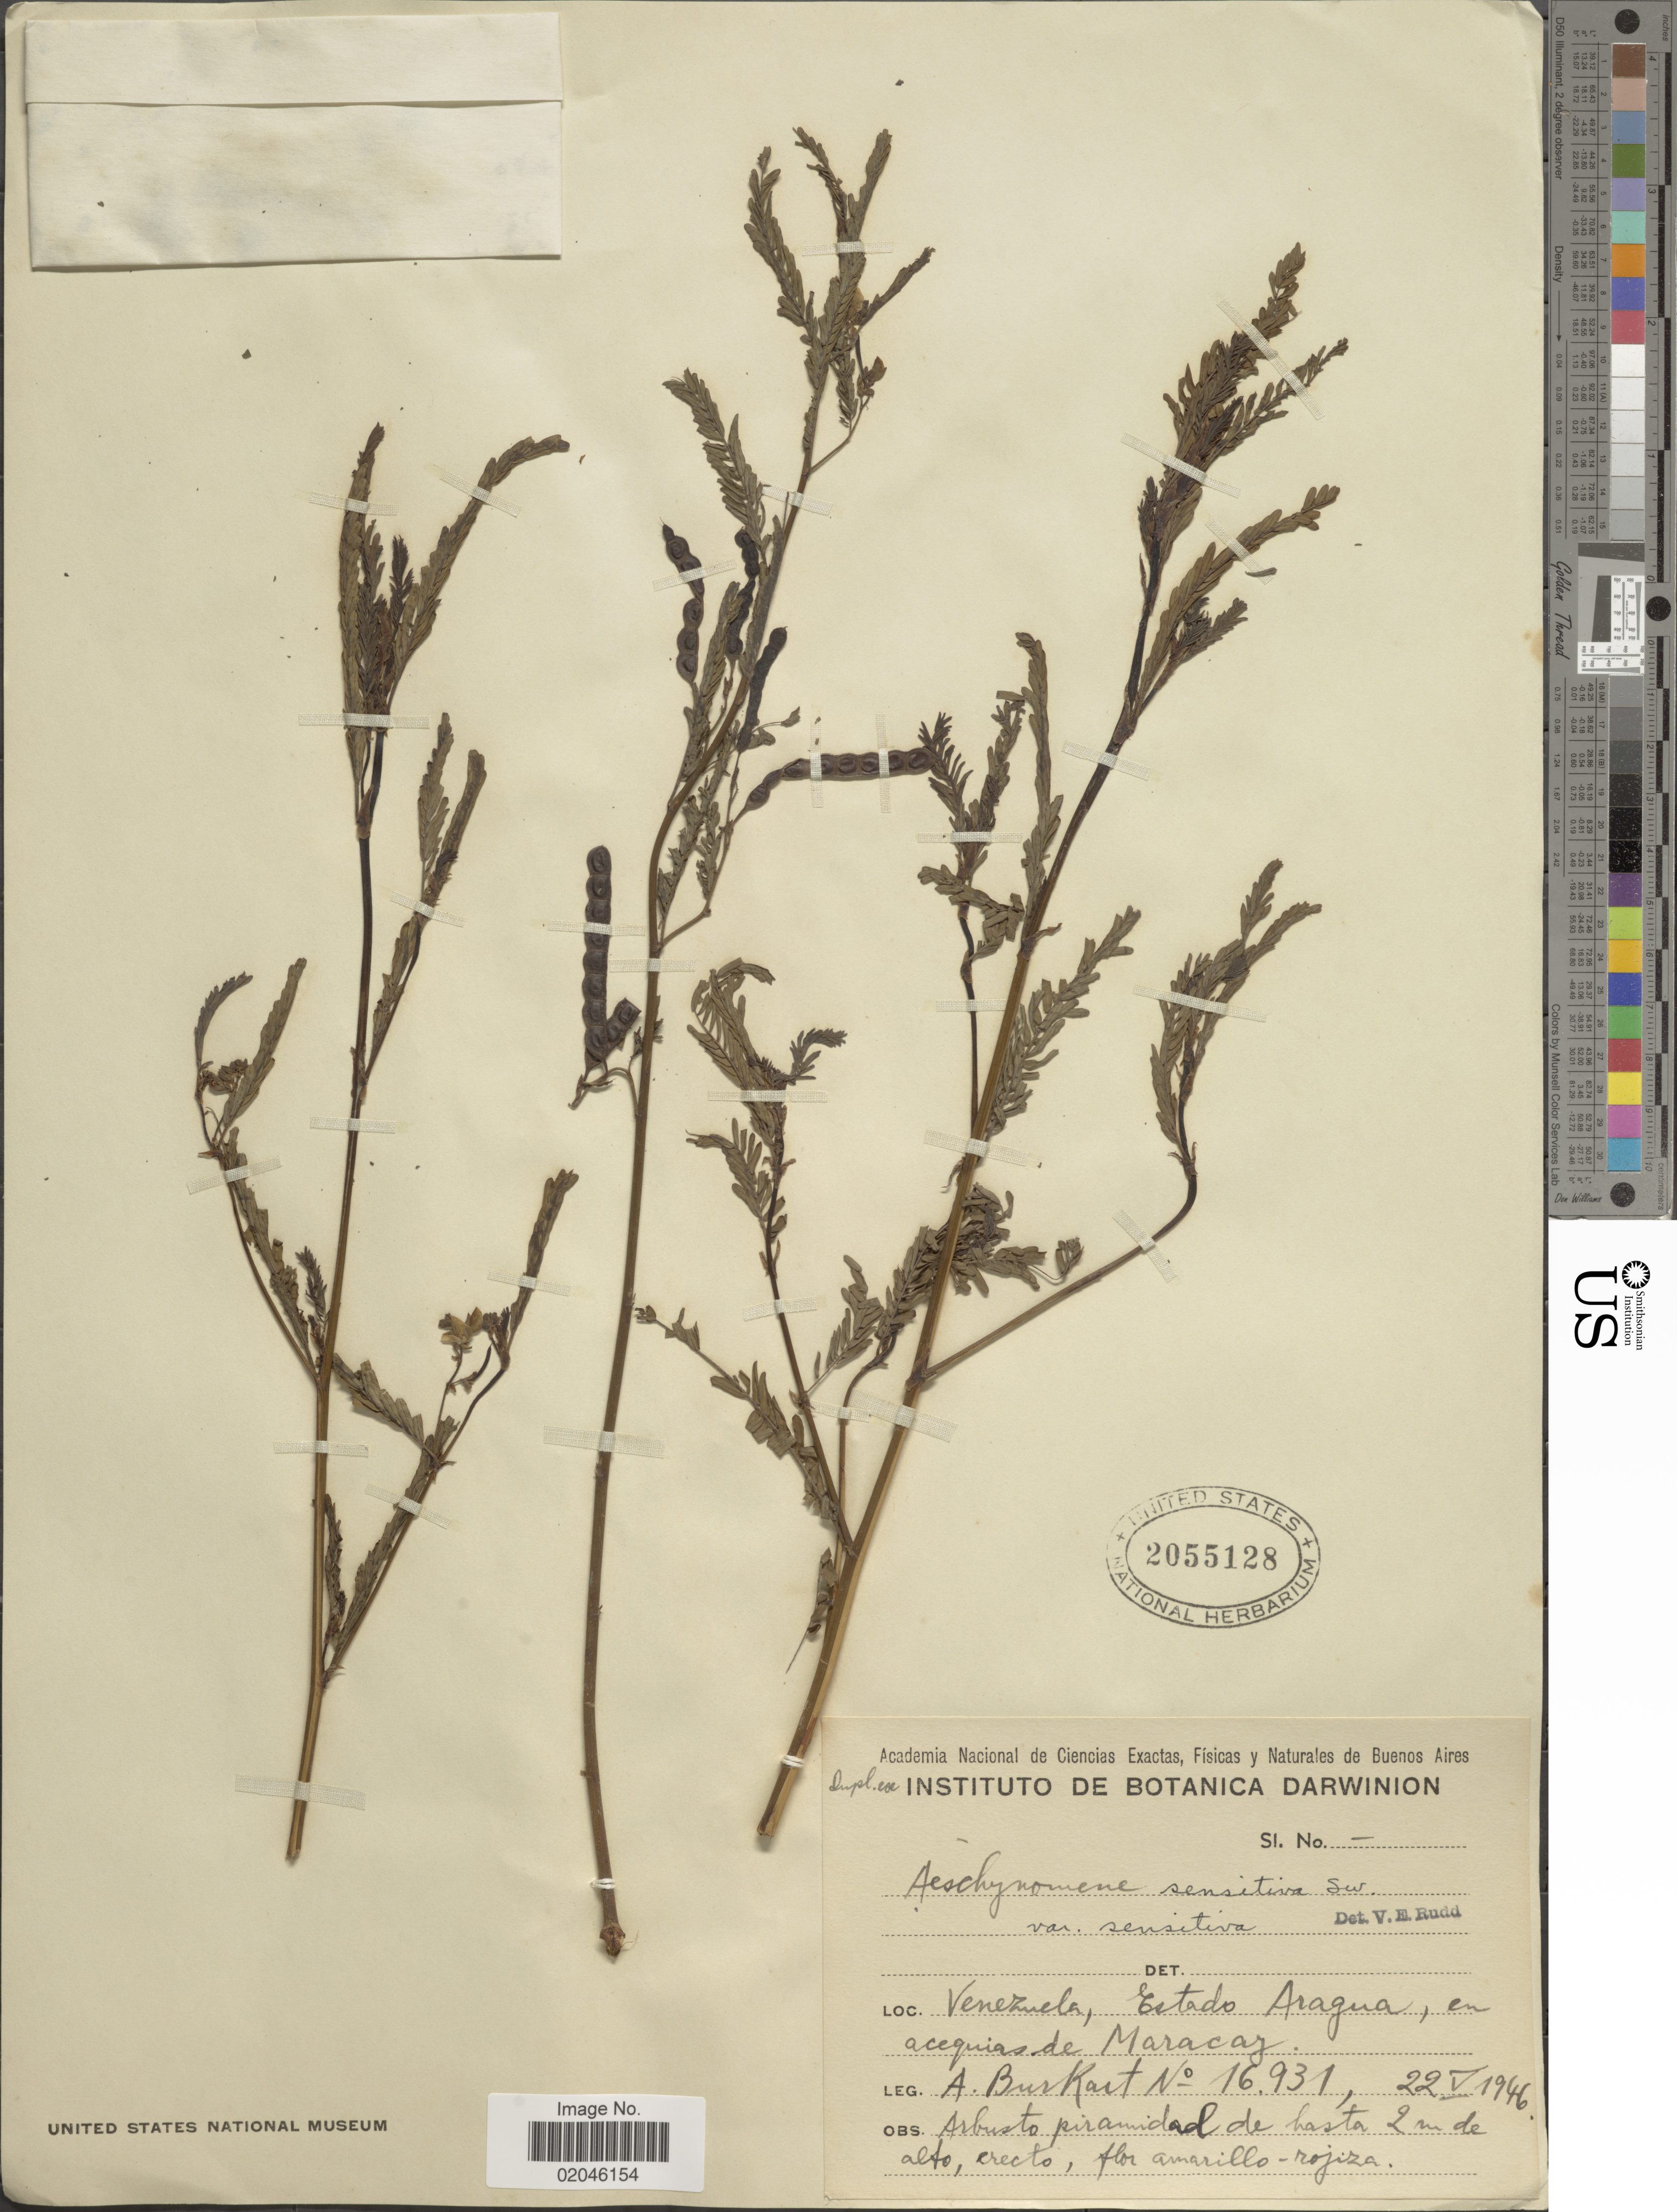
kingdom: Plantae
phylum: Tracheophyta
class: Magnoliopsida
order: Fabales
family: Fabaceae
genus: Aeschynomene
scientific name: Aeschynomene sensitiva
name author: Sw.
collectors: A. E. Burkart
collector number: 16931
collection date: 1946-05-22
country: Venezuela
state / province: Aragua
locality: En acequias de Maracay.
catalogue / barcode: US 2055128